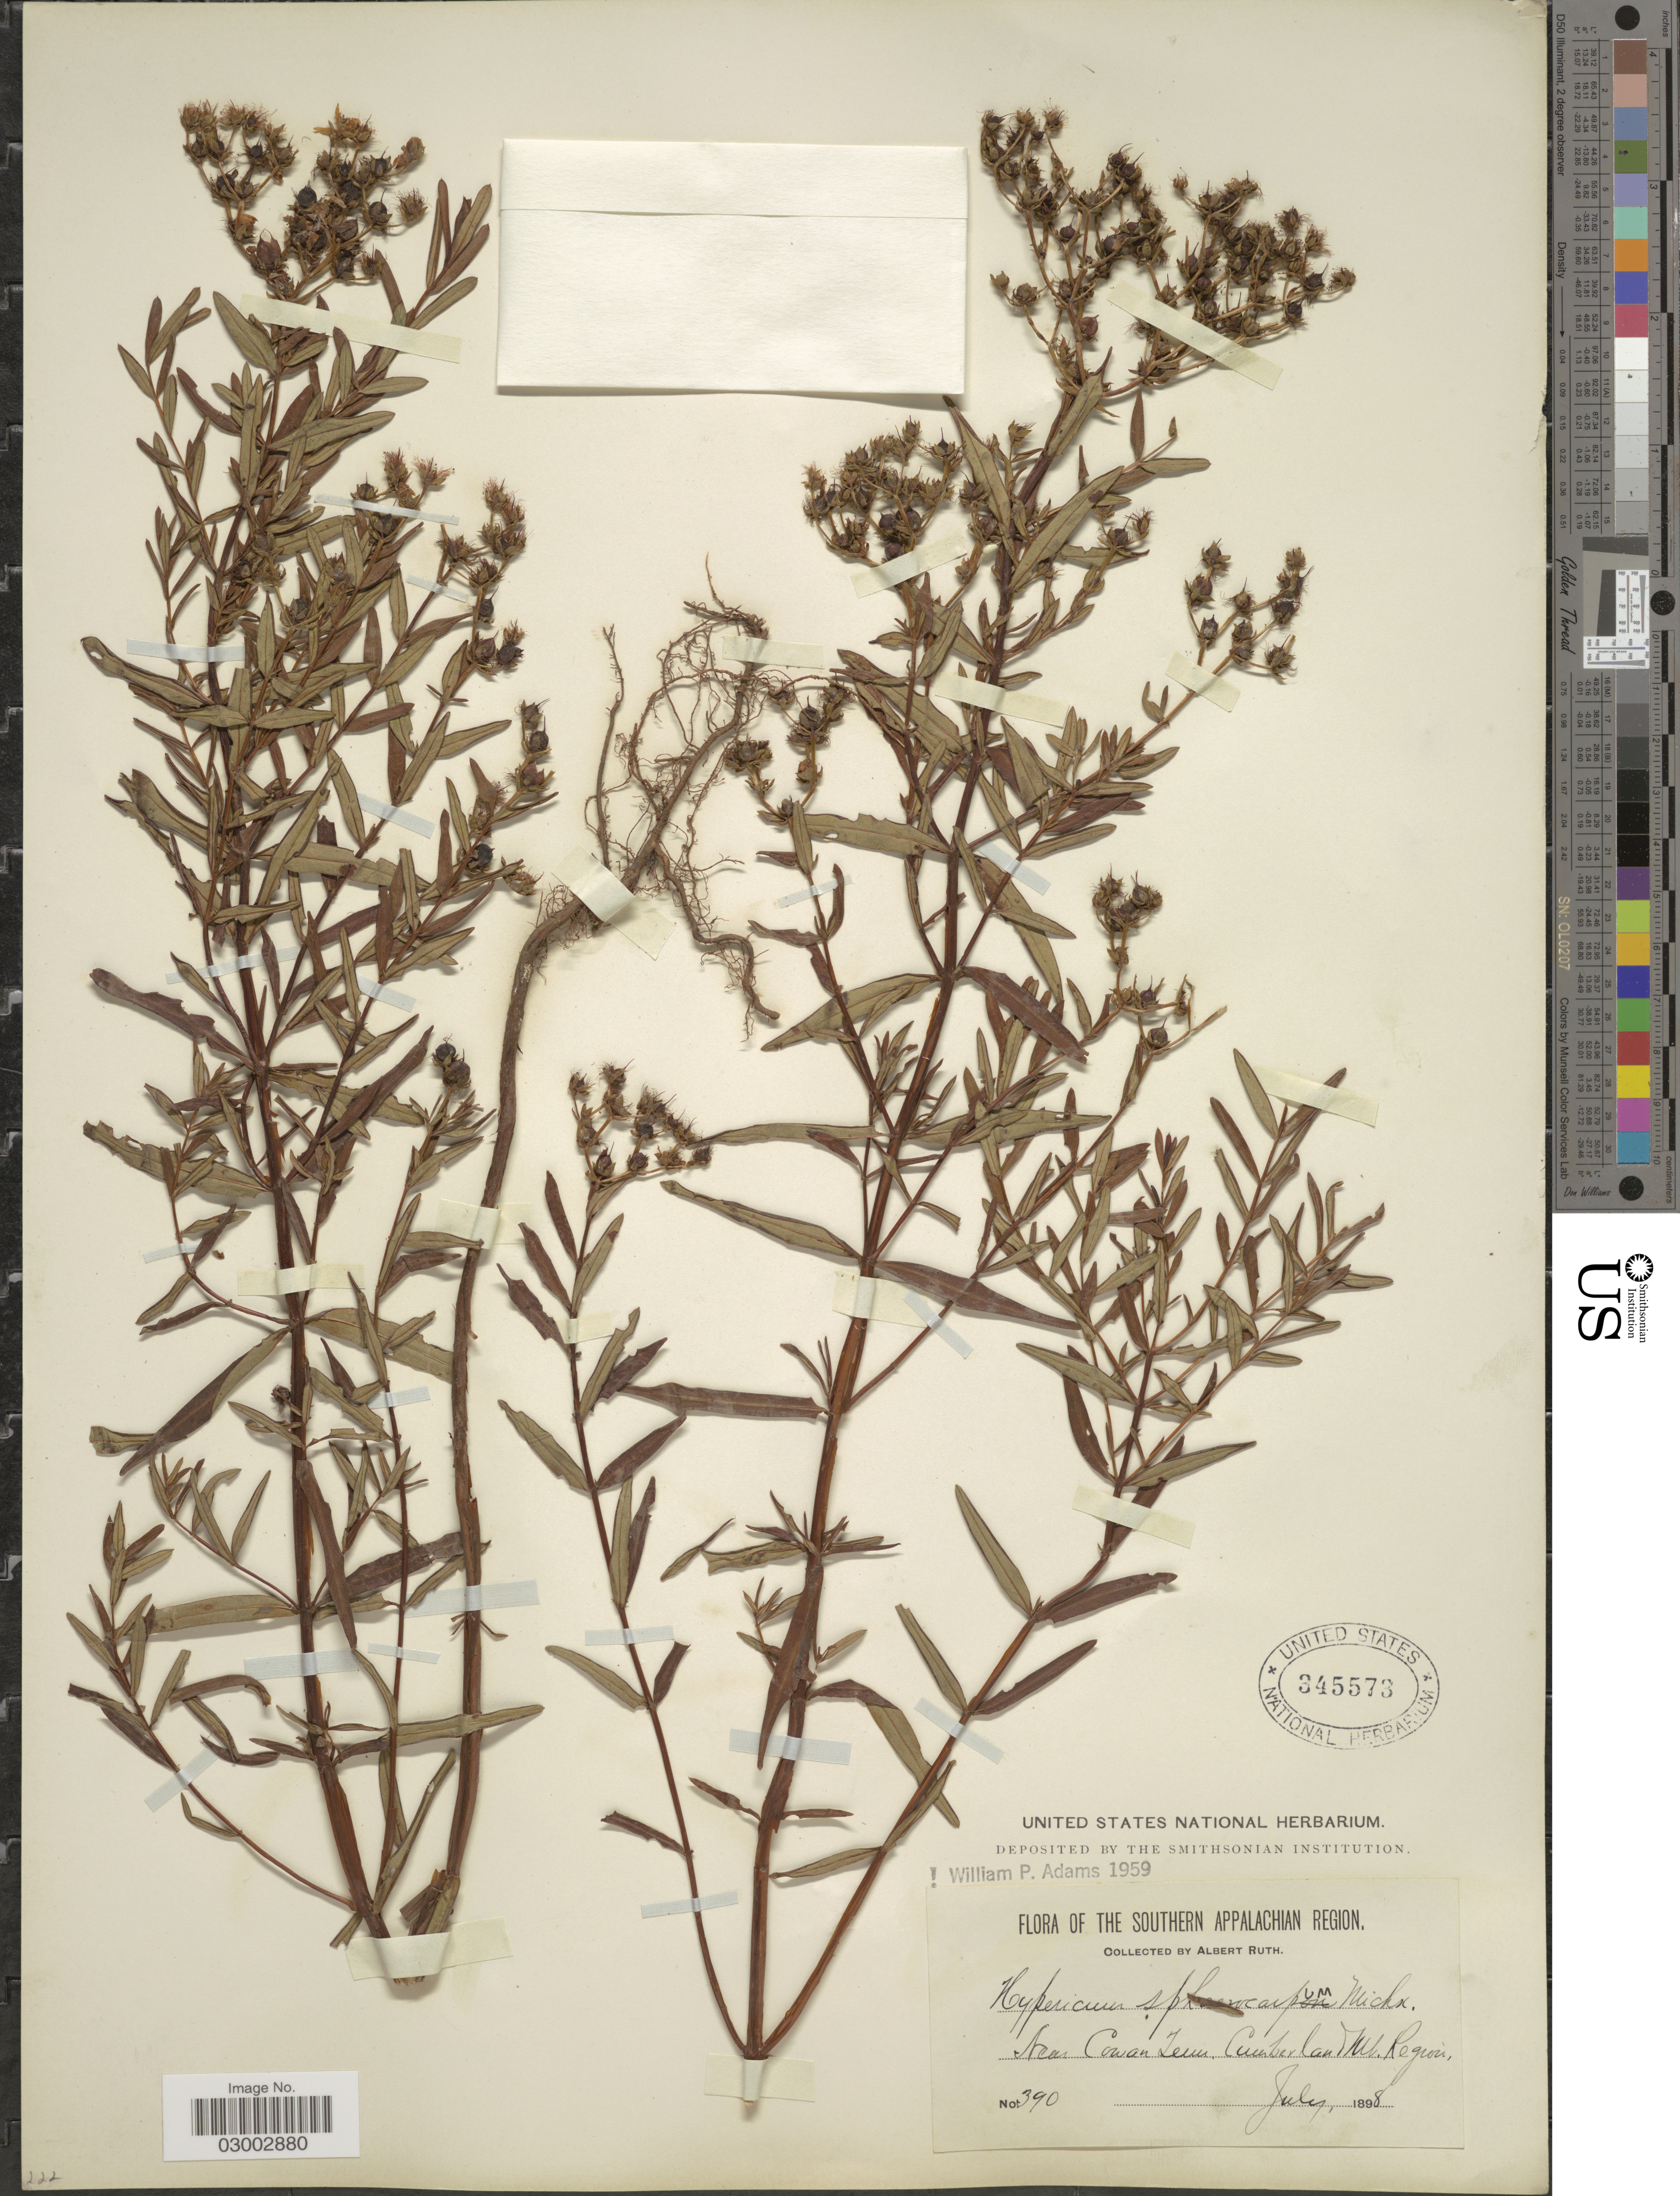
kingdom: Plantae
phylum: Tracheophyta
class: Magnoliopsida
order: Malpighiales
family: Hypericaceae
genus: Hypericum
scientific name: Hypericum sphaerocarpum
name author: Michx.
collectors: A. Ruth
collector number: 390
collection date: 1898-07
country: United States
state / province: Tennessee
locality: The Southern Appalachian Region. Near Cowan Tenn. Cumberland. NW. Region.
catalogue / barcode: US 345573